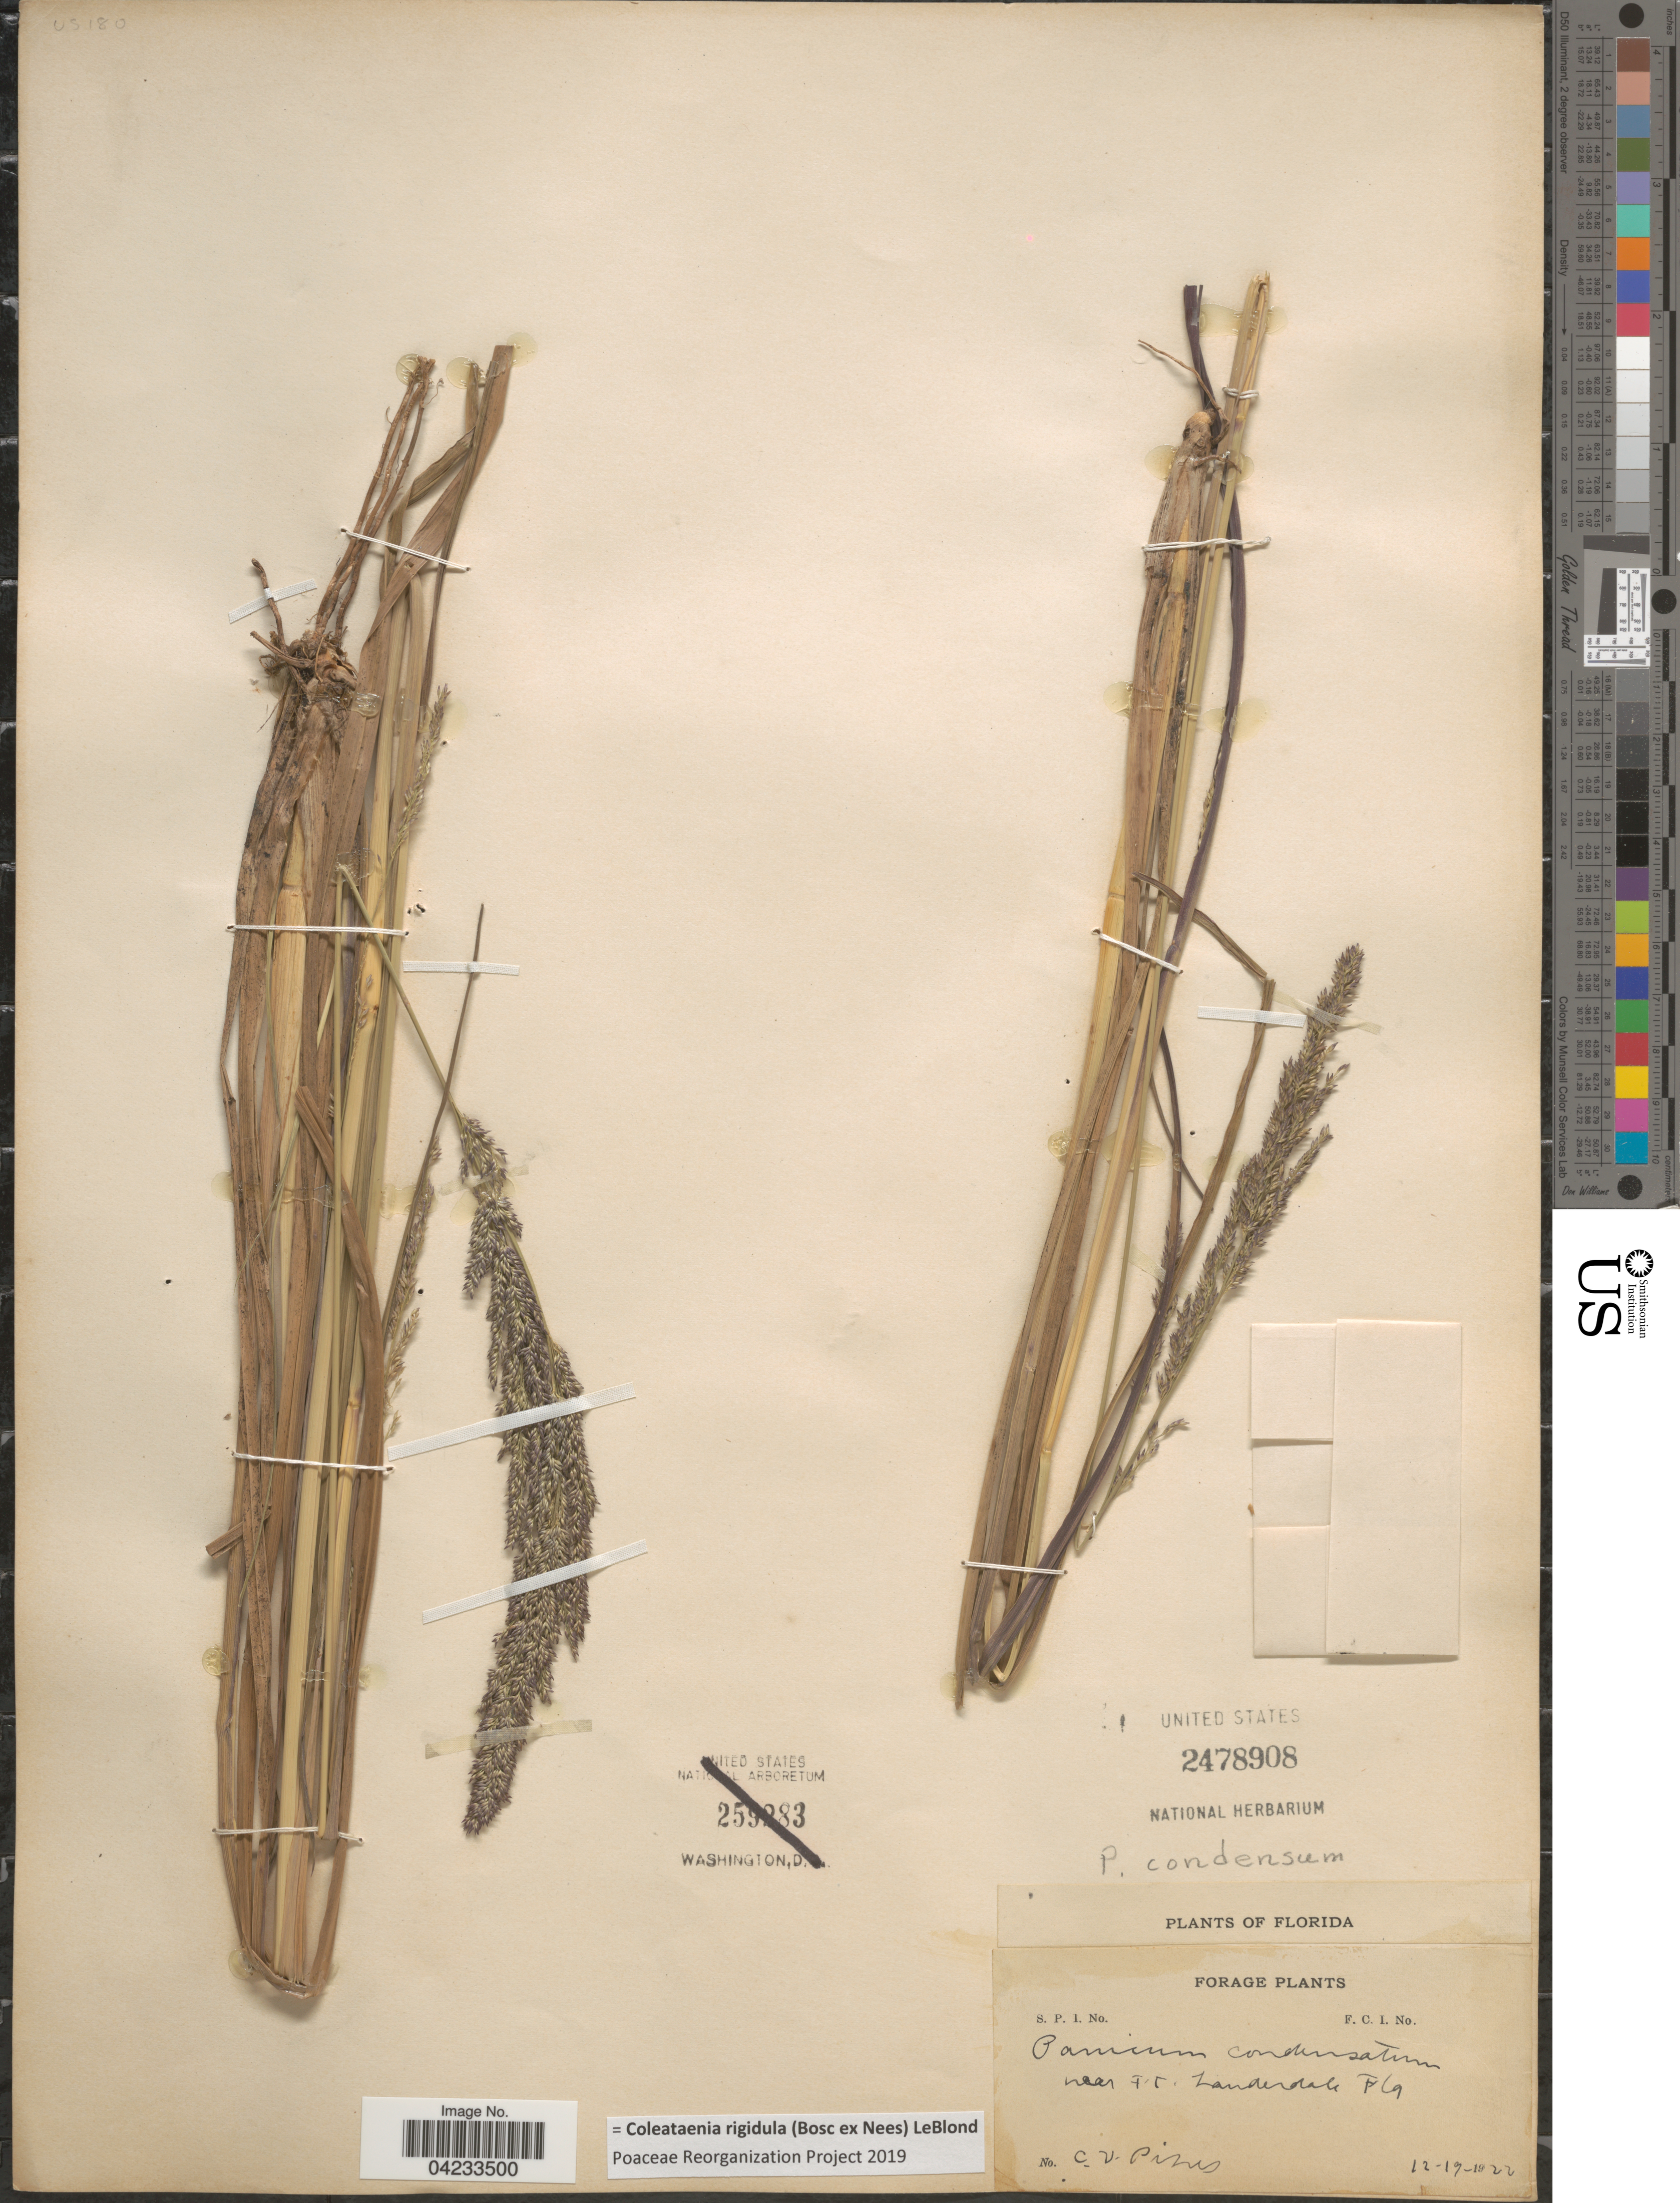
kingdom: Plantae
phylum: Tracheophyta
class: Liliopsida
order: Poales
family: Poaceae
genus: Coleataenia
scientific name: Coleataenia rigidula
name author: (Bosc ex Nees) LeBlond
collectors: C. V. Piper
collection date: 1922-12-19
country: United States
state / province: Florida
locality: Near F.t. Lauderdale.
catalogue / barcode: US 2478908